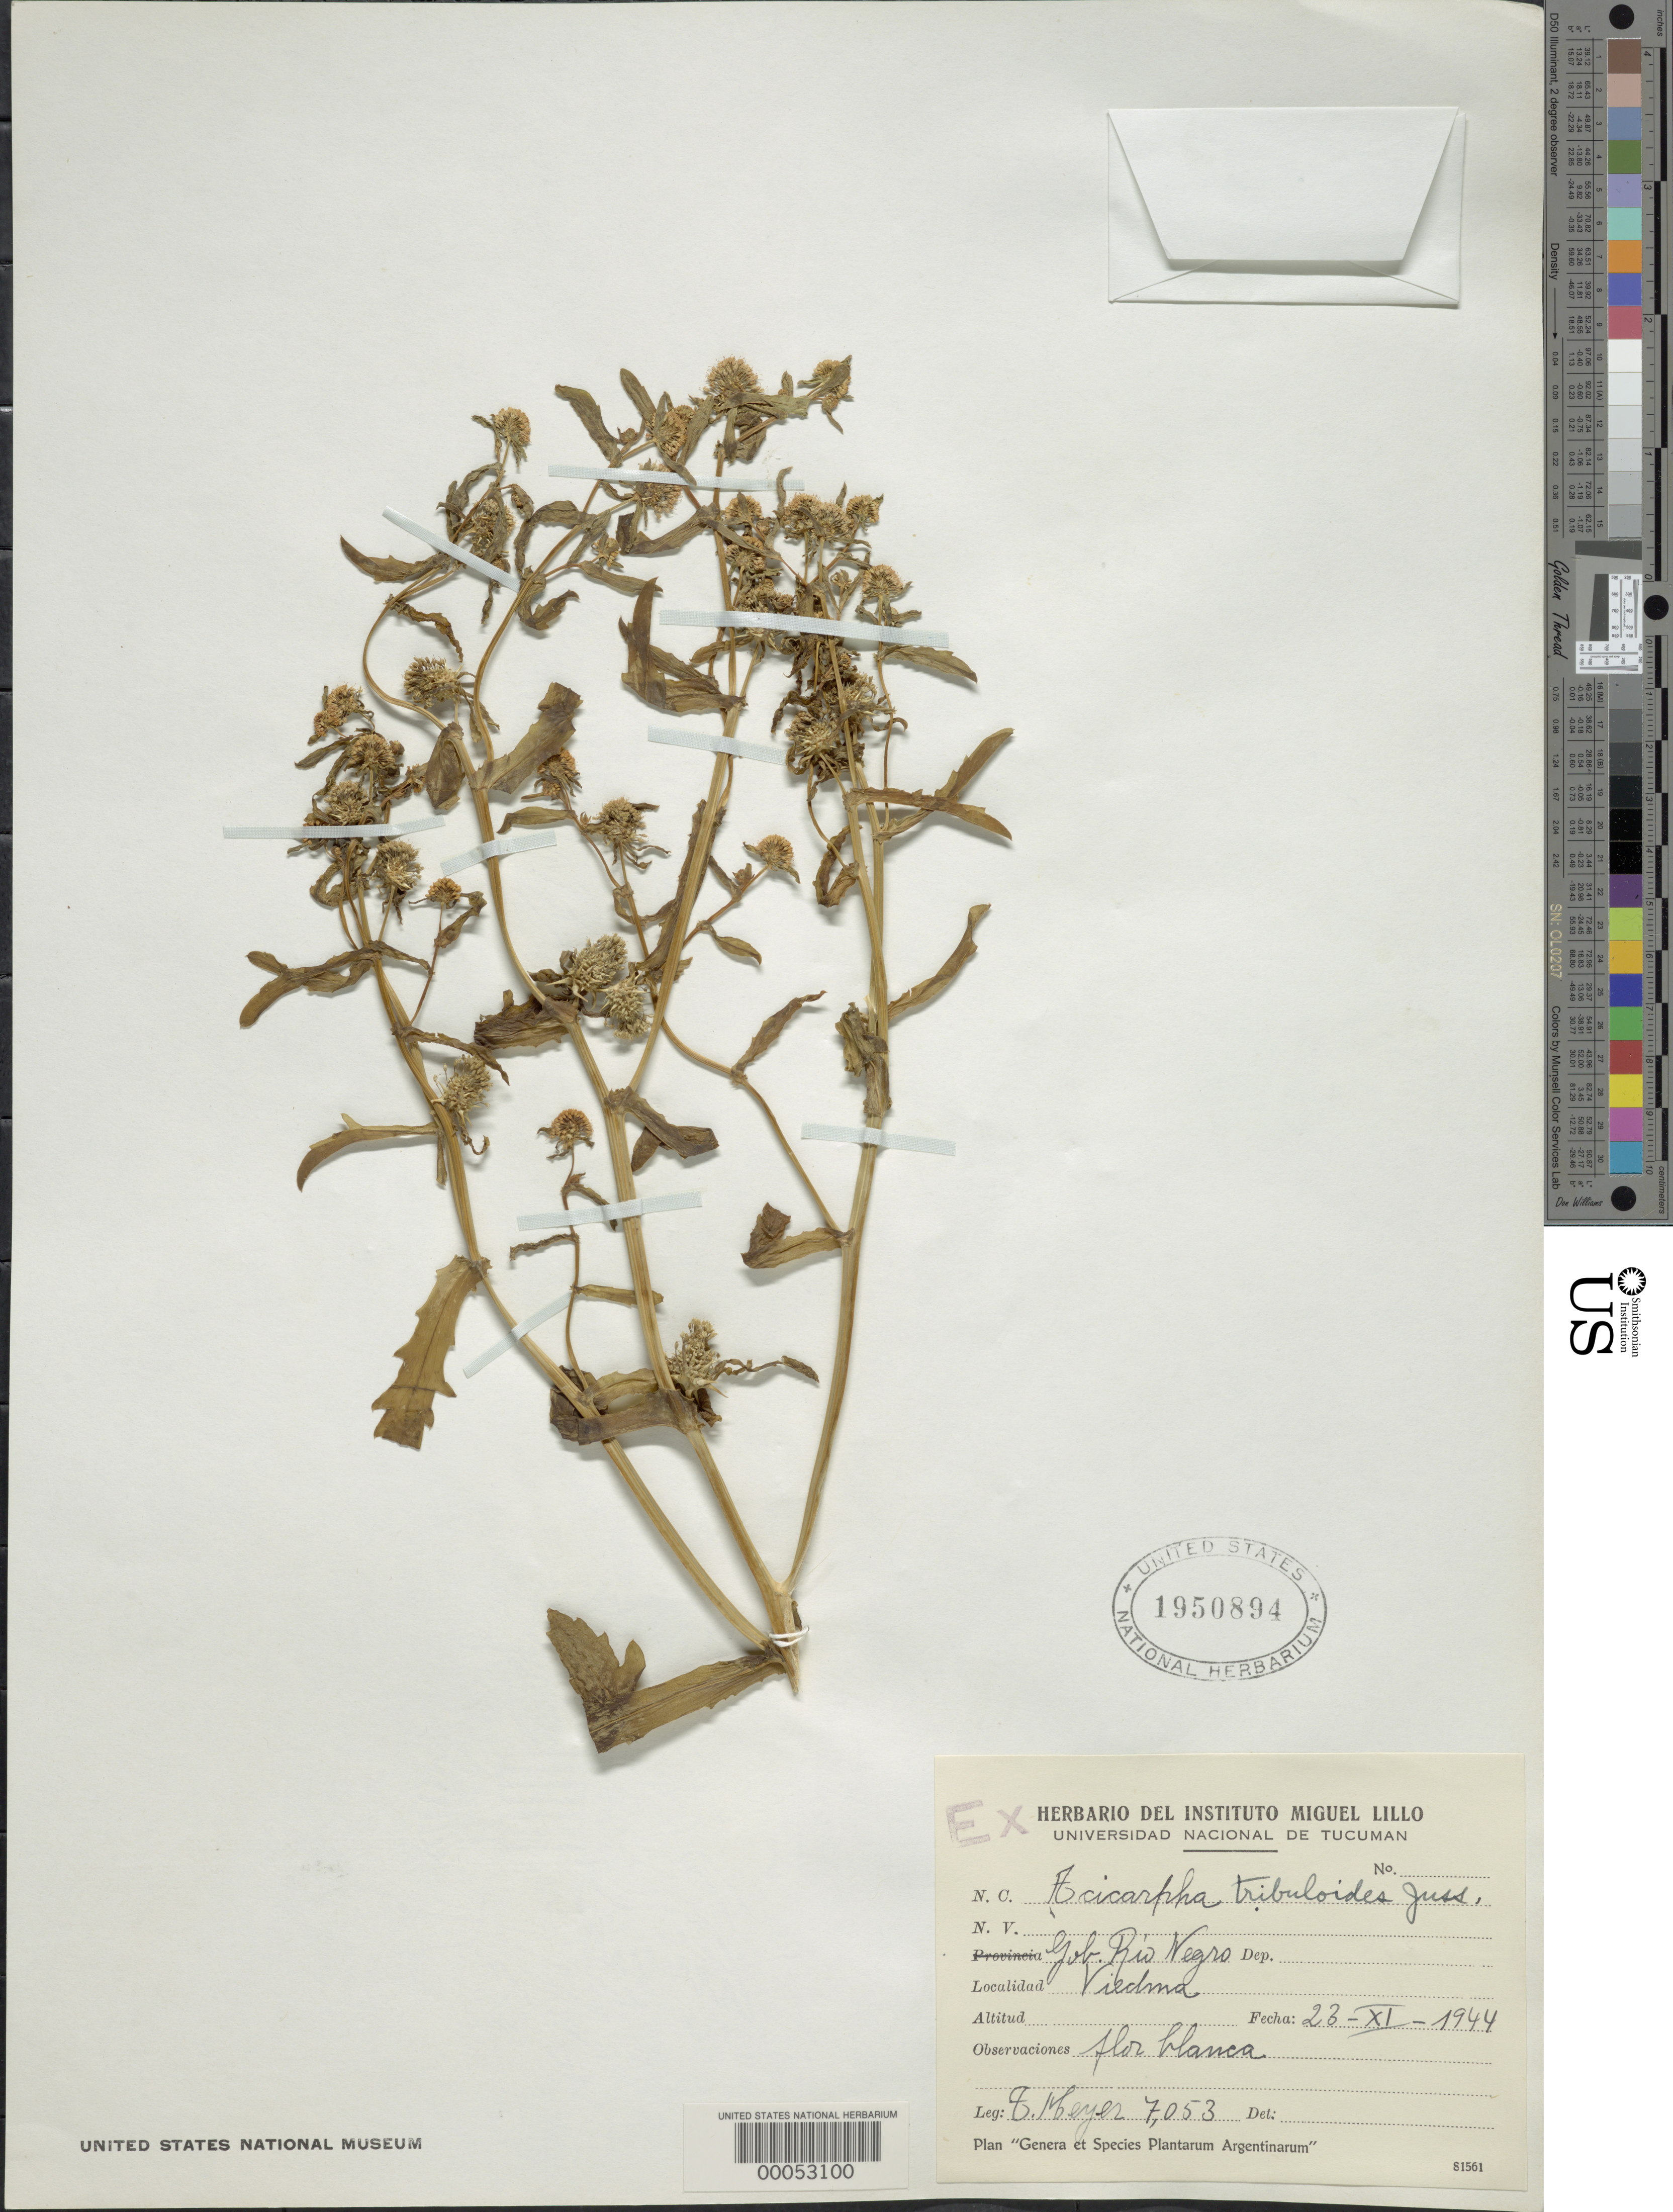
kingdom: Plantae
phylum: Tracheophyta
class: Magnoliopsida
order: Asterales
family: Calyceraceae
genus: Acicarpha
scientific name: Acicarpha tribuloides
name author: Juss.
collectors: F. Meyer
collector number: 7053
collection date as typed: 23 Nov 1944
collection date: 1944-11-23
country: Argentina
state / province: Río Negro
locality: Viedma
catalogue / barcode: US 1950894